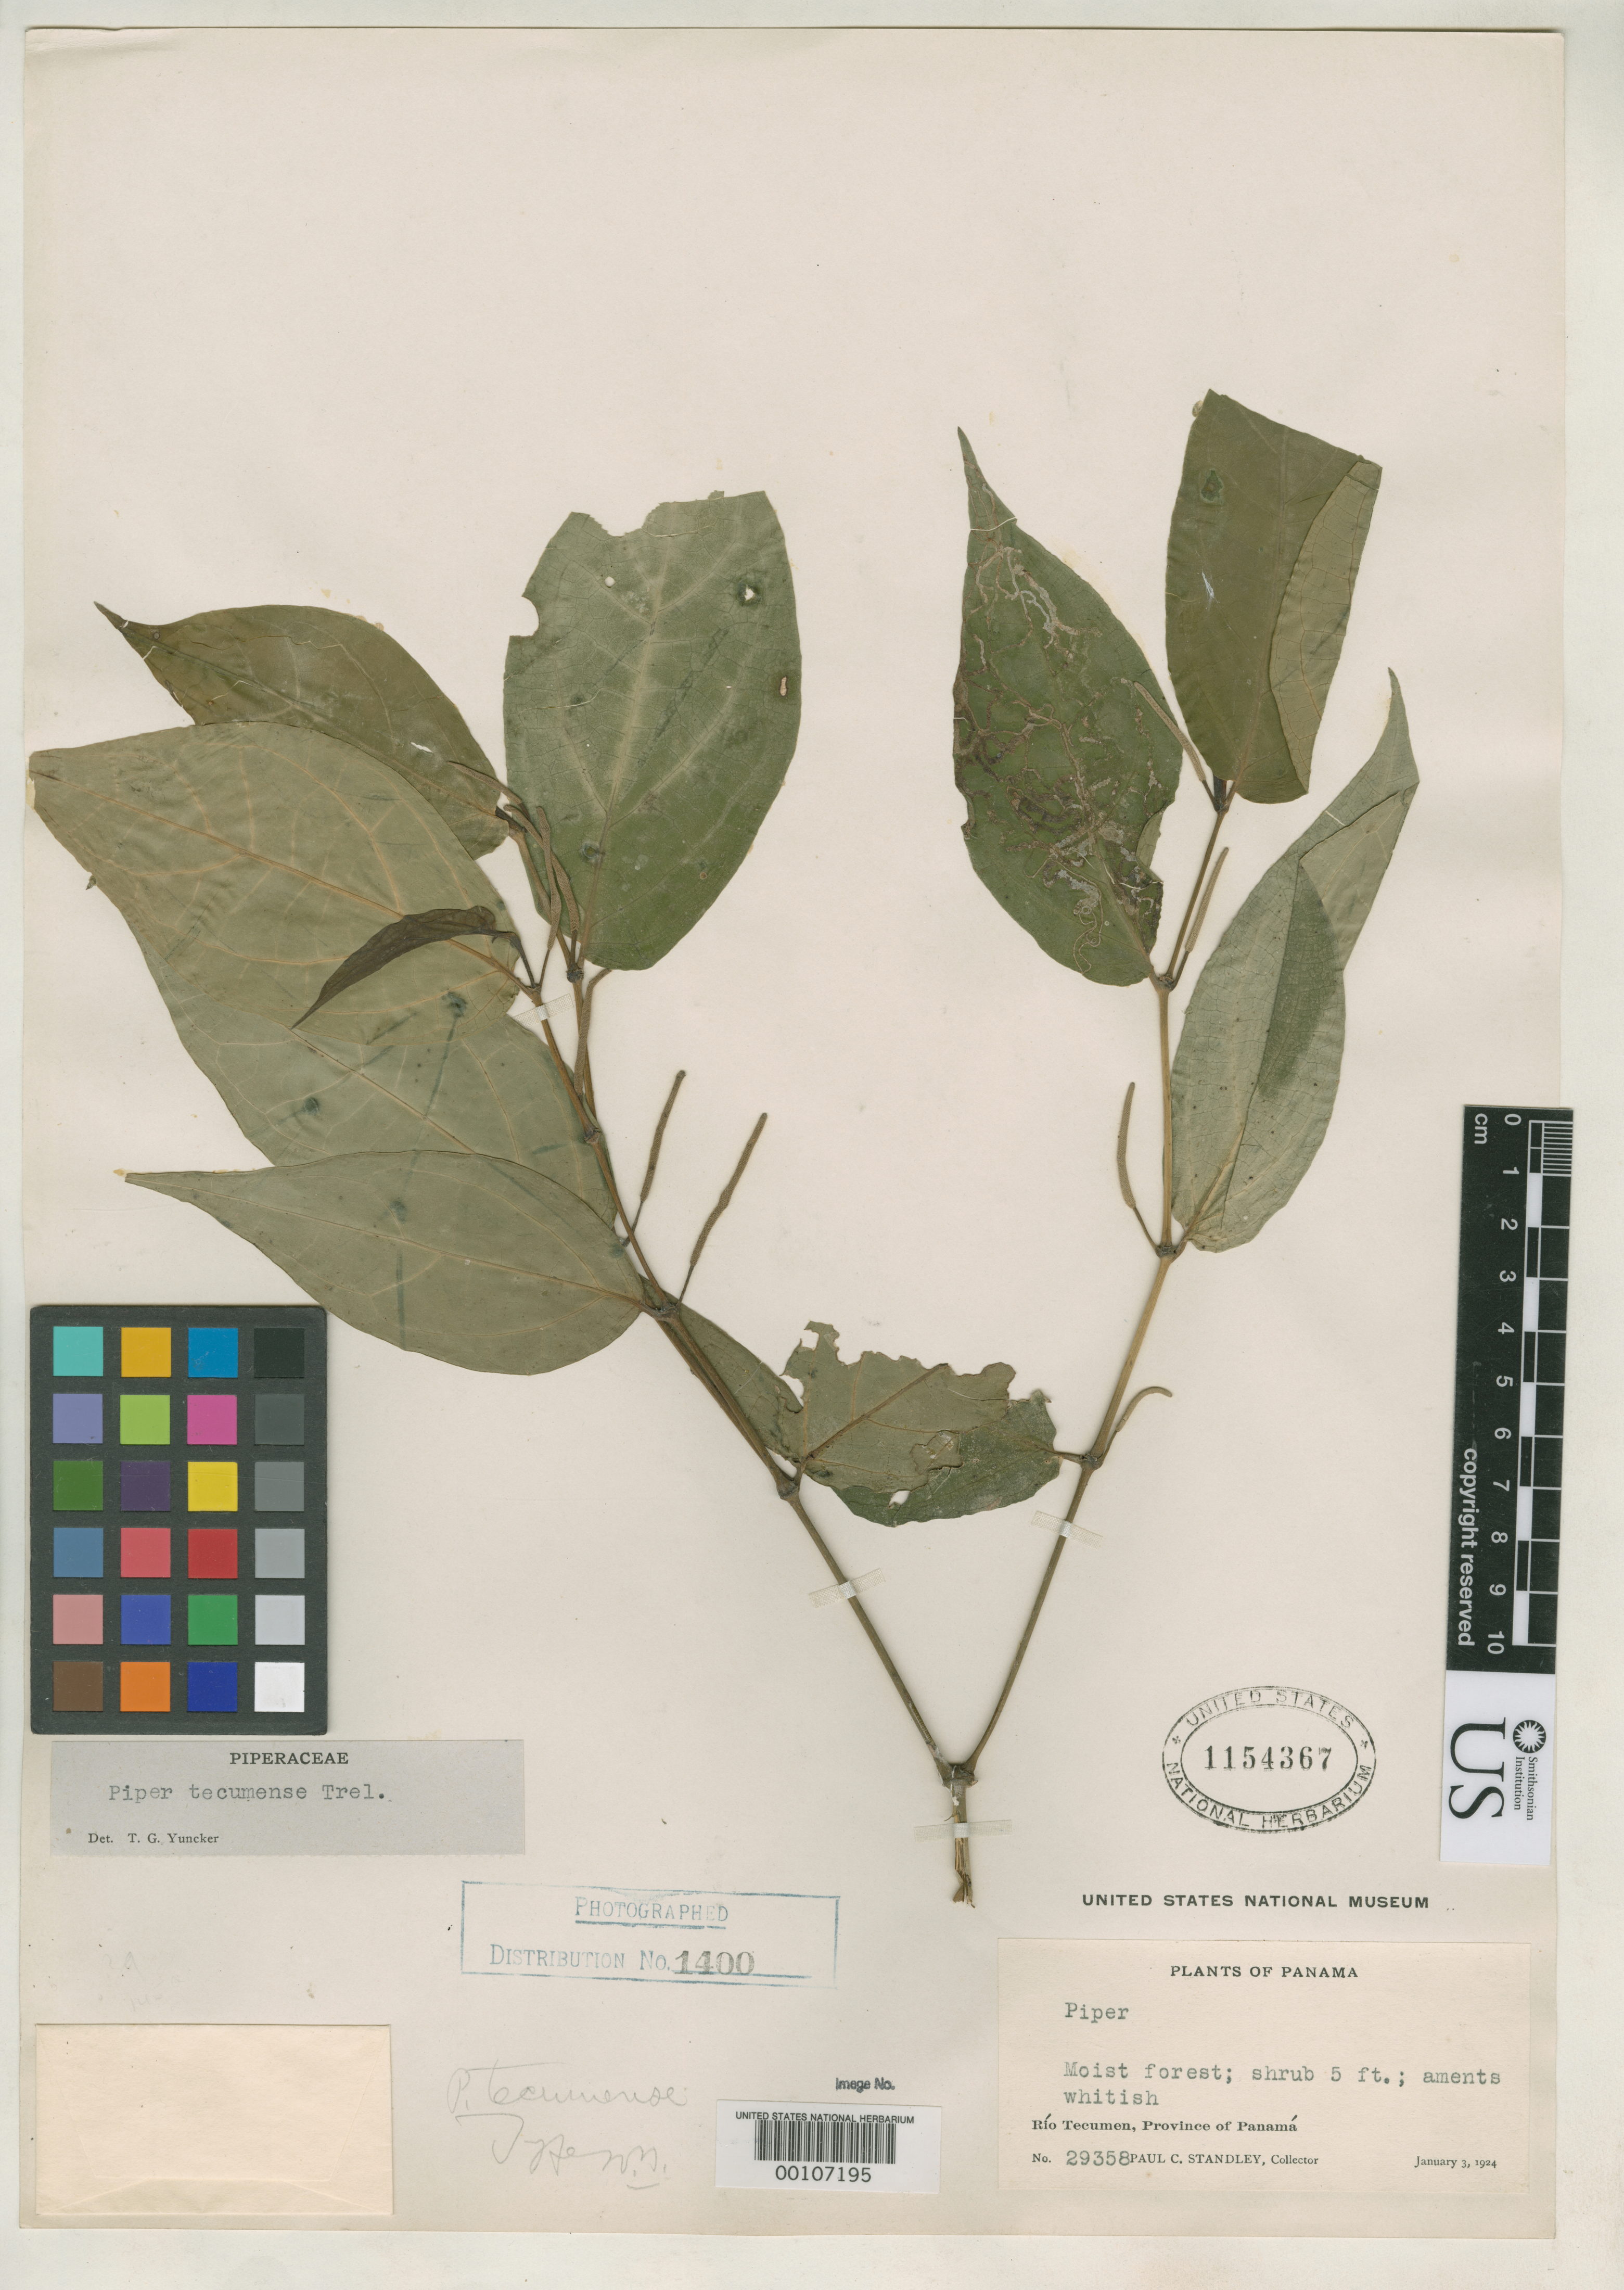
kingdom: Plantae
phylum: Tracheophyta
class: Magnoliopsida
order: Piperales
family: Piperaceae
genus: Piper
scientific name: Piper tecumense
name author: Trel.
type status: Holotype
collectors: P. C. Standley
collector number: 29358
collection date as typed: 03 Jan 1924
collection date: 1924-01-03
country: Panama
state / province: Panamá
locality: Rio Tecumen.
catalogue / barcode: US 1154367